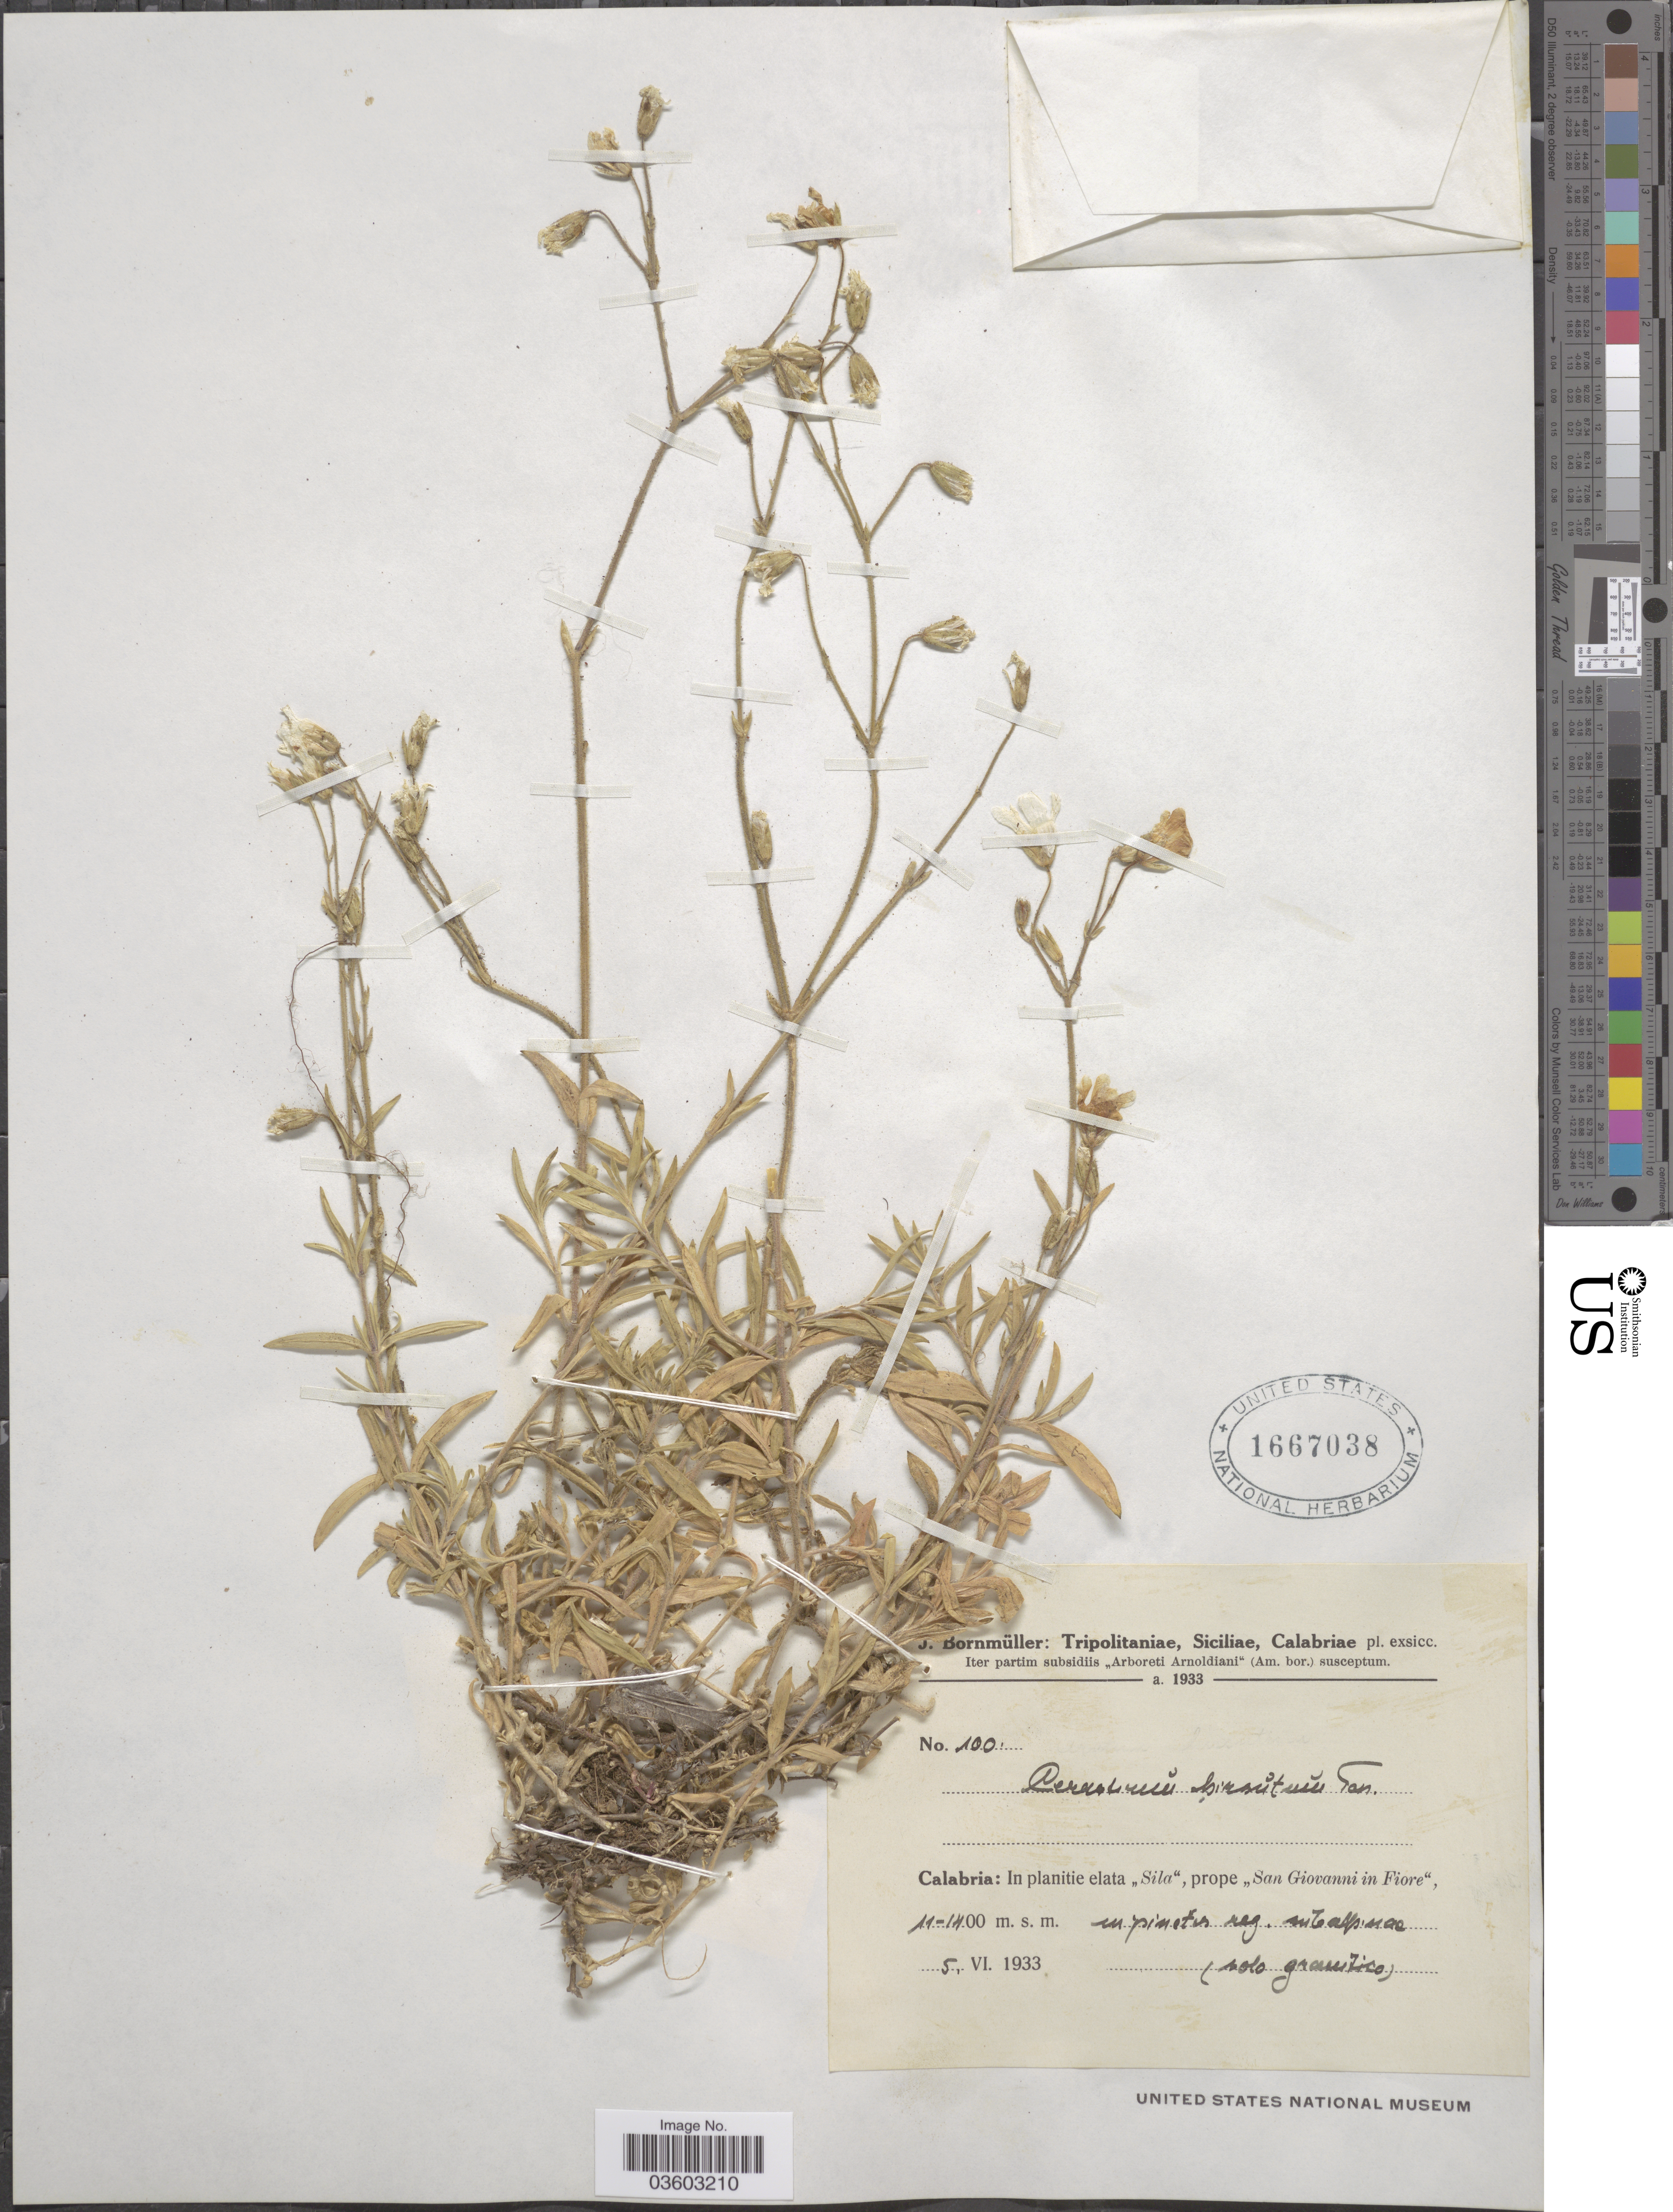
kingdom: Plantae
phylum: Tracheophyta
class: Magnoliopsida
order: Caryophyllales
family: Caryophyllaceae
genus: Cerastium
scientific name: Cerastium hirsutum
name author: Muhl.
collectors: J. Bornmüller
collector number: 100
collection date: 1933-06-05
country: Italy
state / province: Calabria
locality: In planitie elata "Sila", prope "San Giovanni in Fiore".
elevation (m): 1100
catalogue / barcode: US 1667038